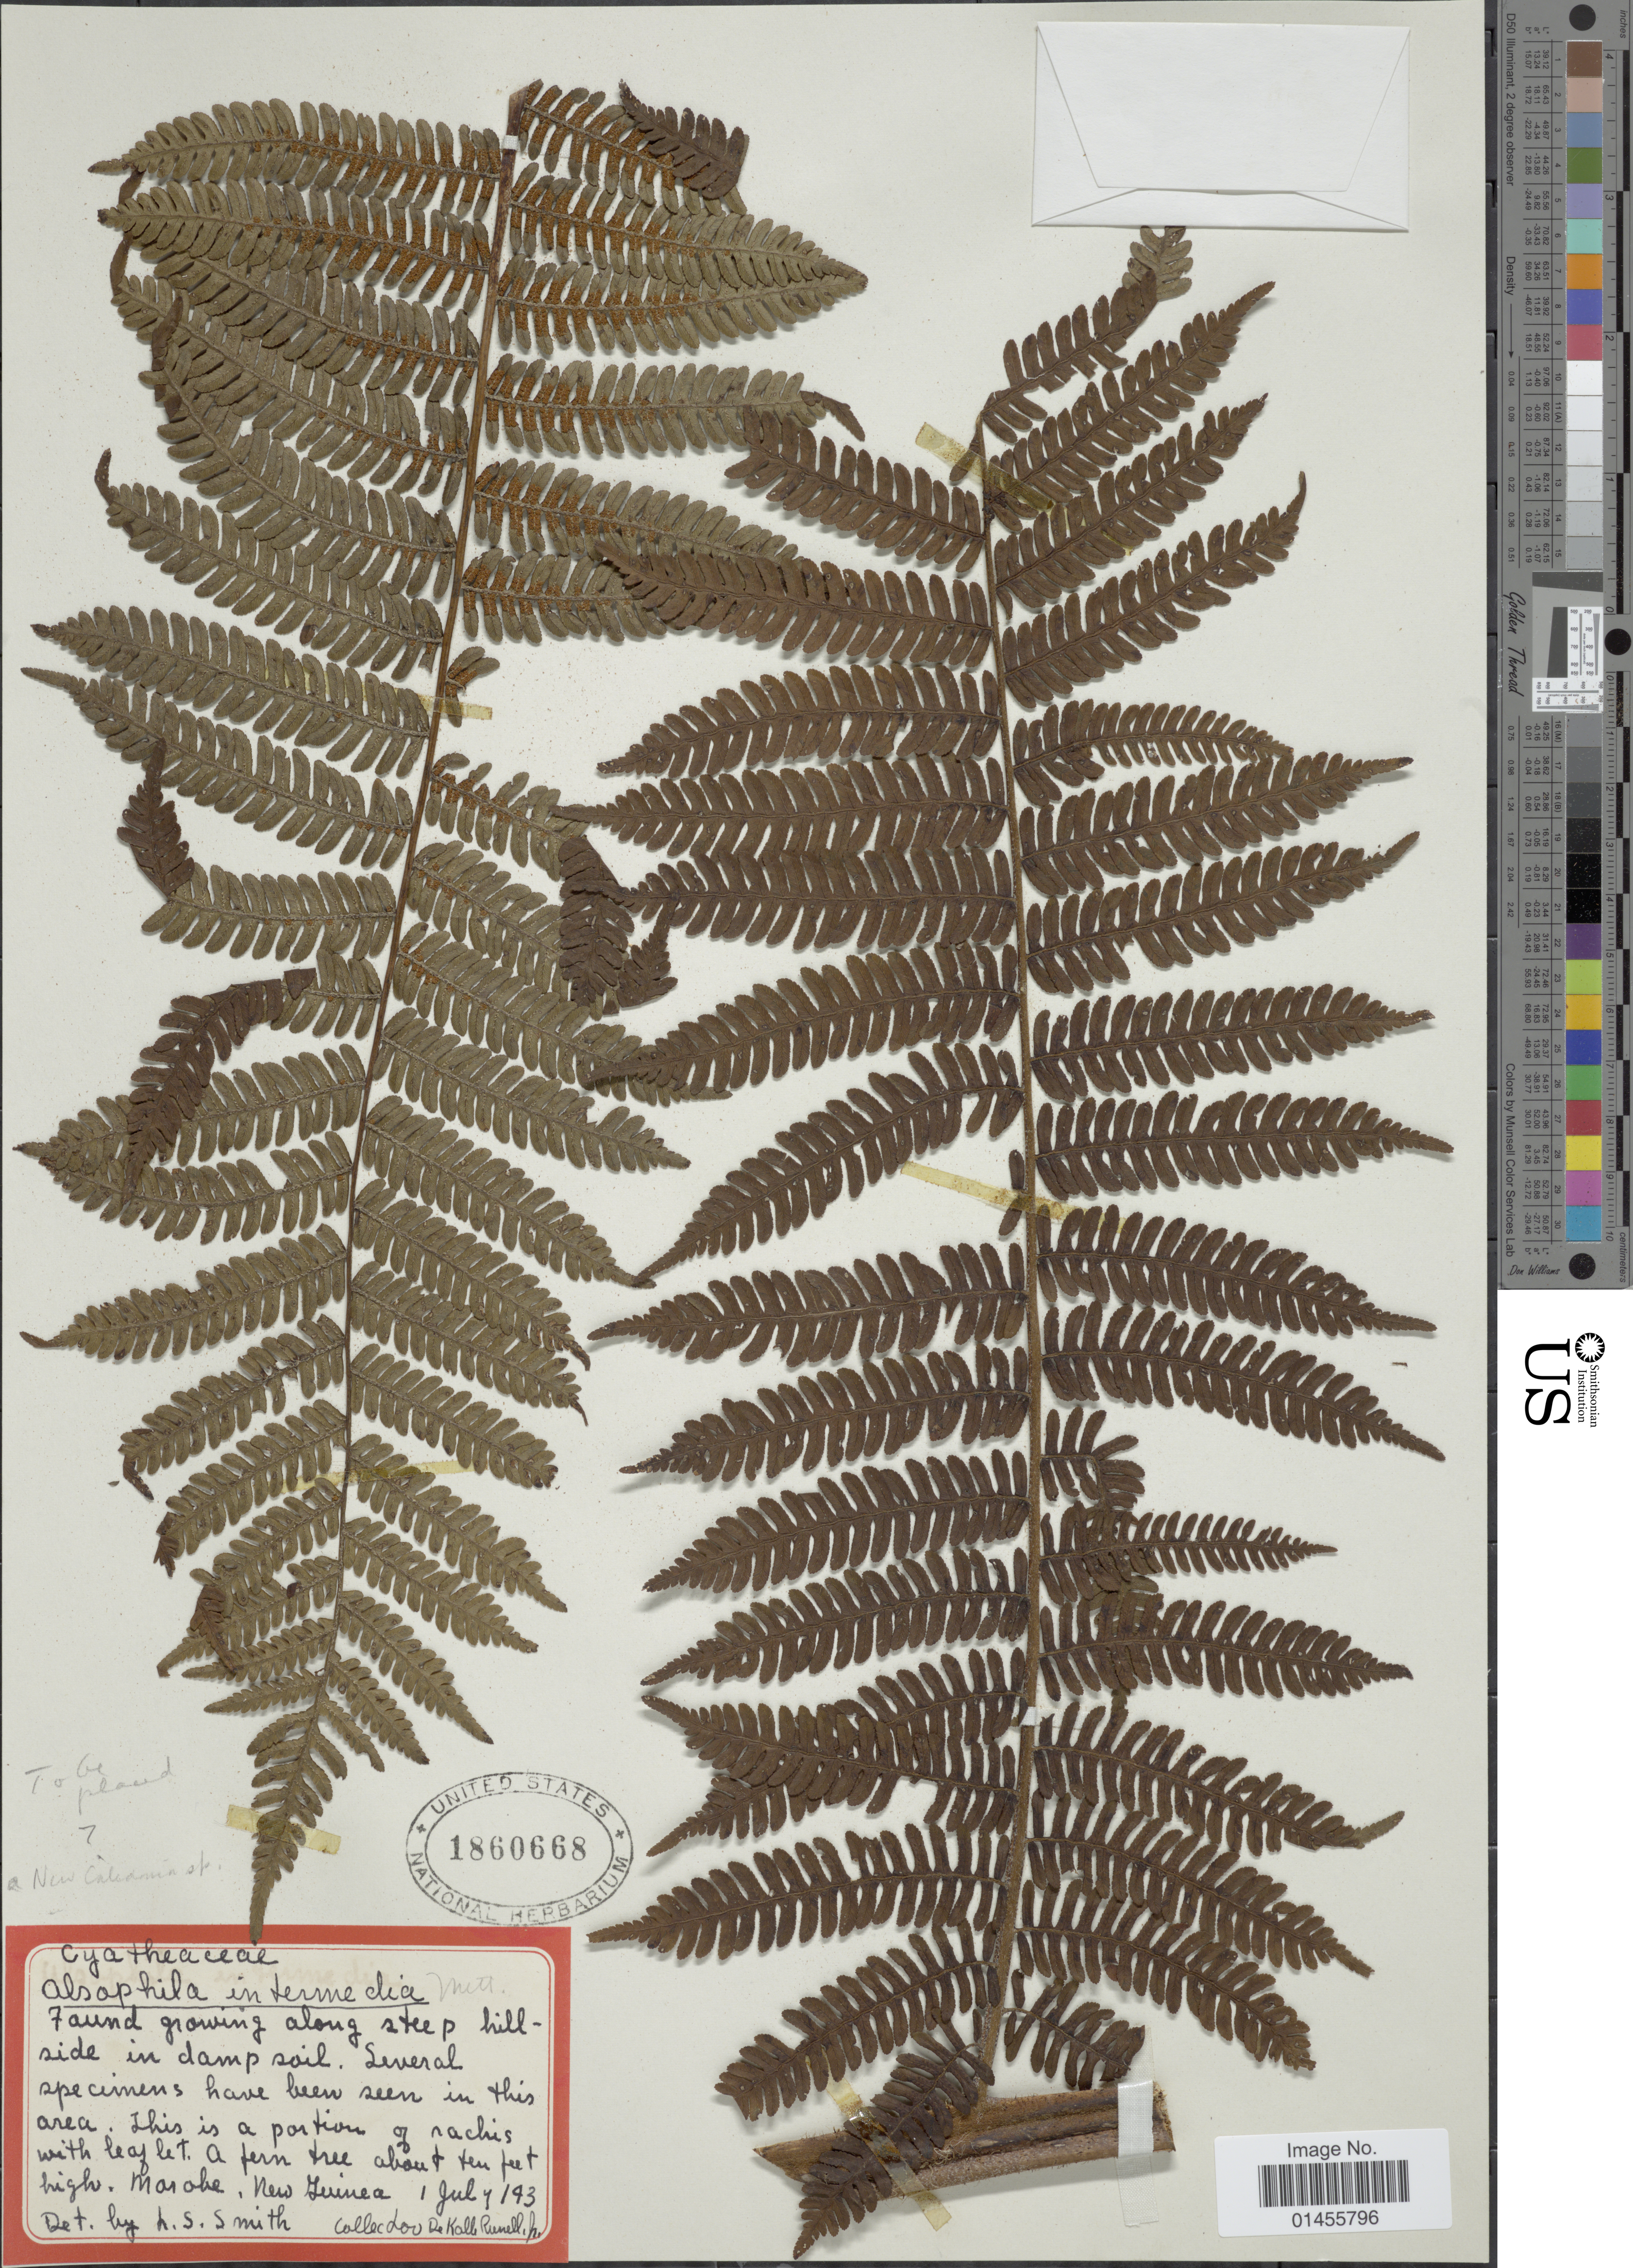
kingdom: Plantae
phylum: Tracheophyta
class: Polypodiopsida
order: Cyatheales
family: Cyatheaceae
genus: Alsophila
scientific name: Alsophila sp.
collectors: D. K. Russell Jr.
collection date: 1943-07-01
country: Papua New Guinea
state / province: Morobe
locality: This is a portion of rachis with leaflet. Morobe, New Guinea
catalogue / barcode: US 1860668